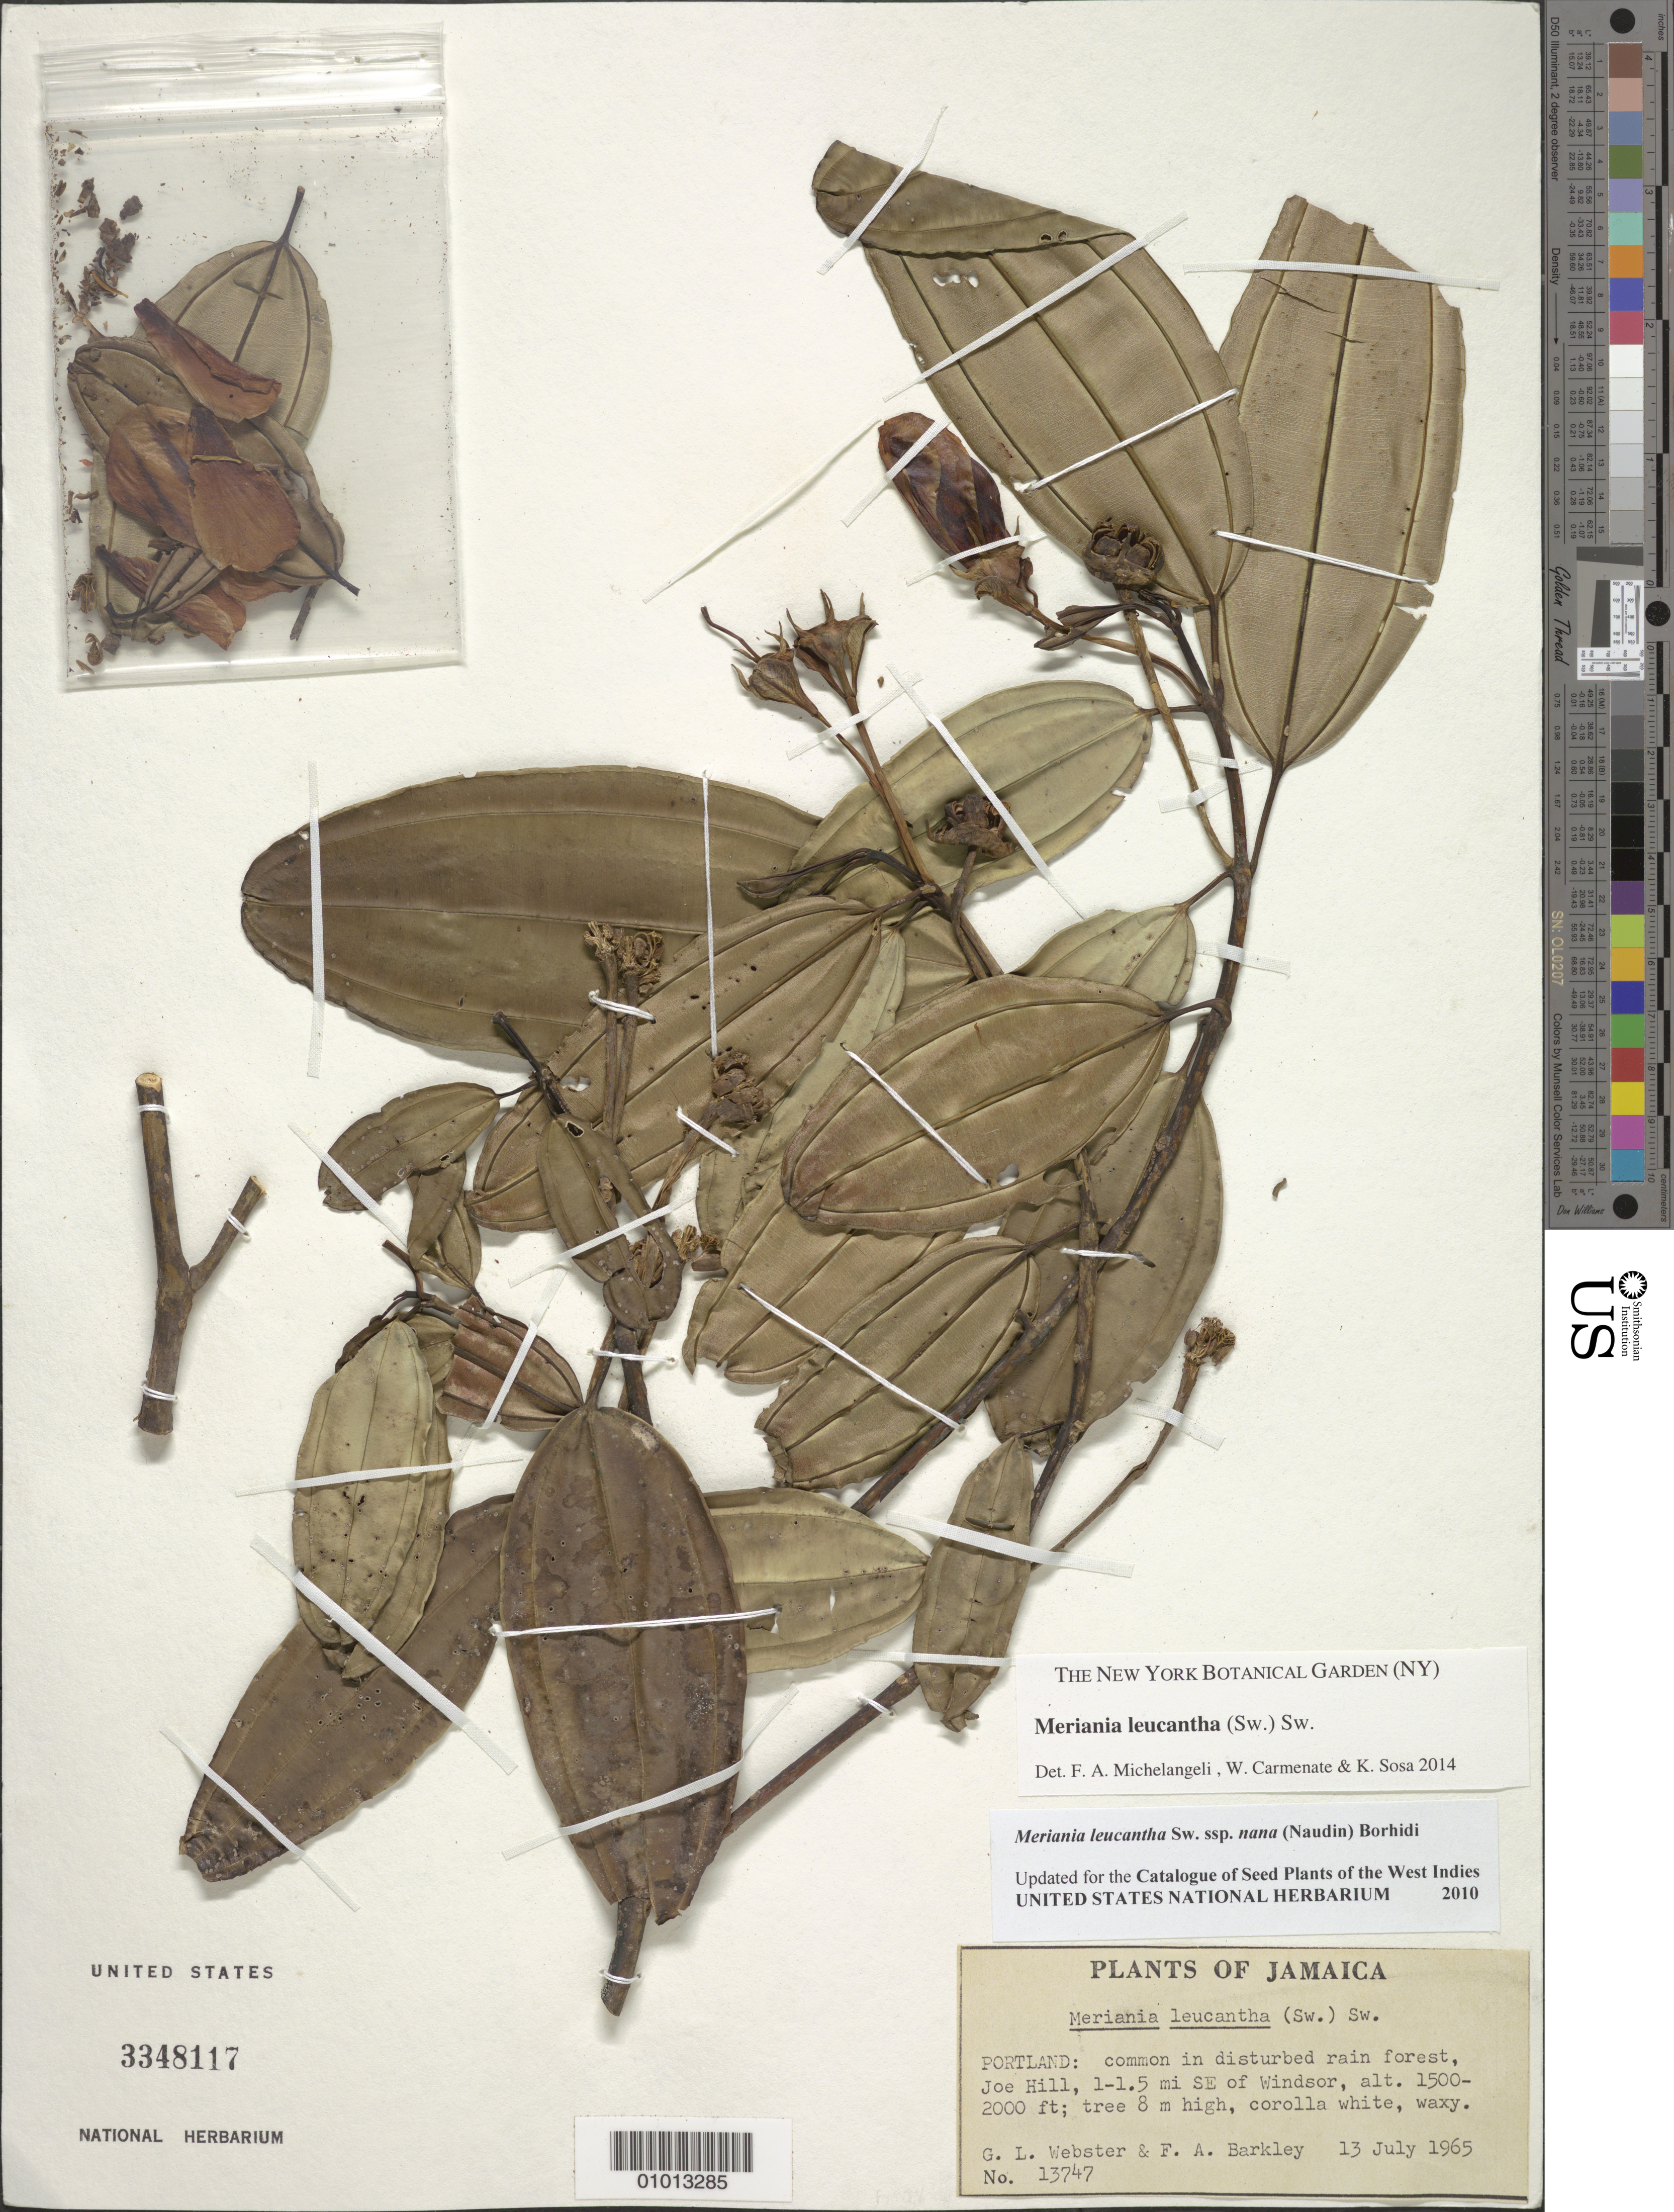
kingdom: Plantae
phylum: Tracheophyta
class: Magnoliopsida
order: Myrtales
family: Melastomataceae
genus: Meriania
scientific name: Meriania leucantha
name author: Sw.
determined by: Michelangeli, F. A.; Carmenate, W.; Sosa, K.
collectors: G. L. Webster & F. A. Barkley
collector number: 13747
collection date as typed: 13 Jul 1965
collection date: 1965-07-13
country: Jamaica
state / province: Portland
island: Jamaica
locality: Joe Hill, 1-1.5 miles SE of Windsor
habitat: In disturbed rain forest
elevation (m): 457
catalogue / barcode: US 3348117